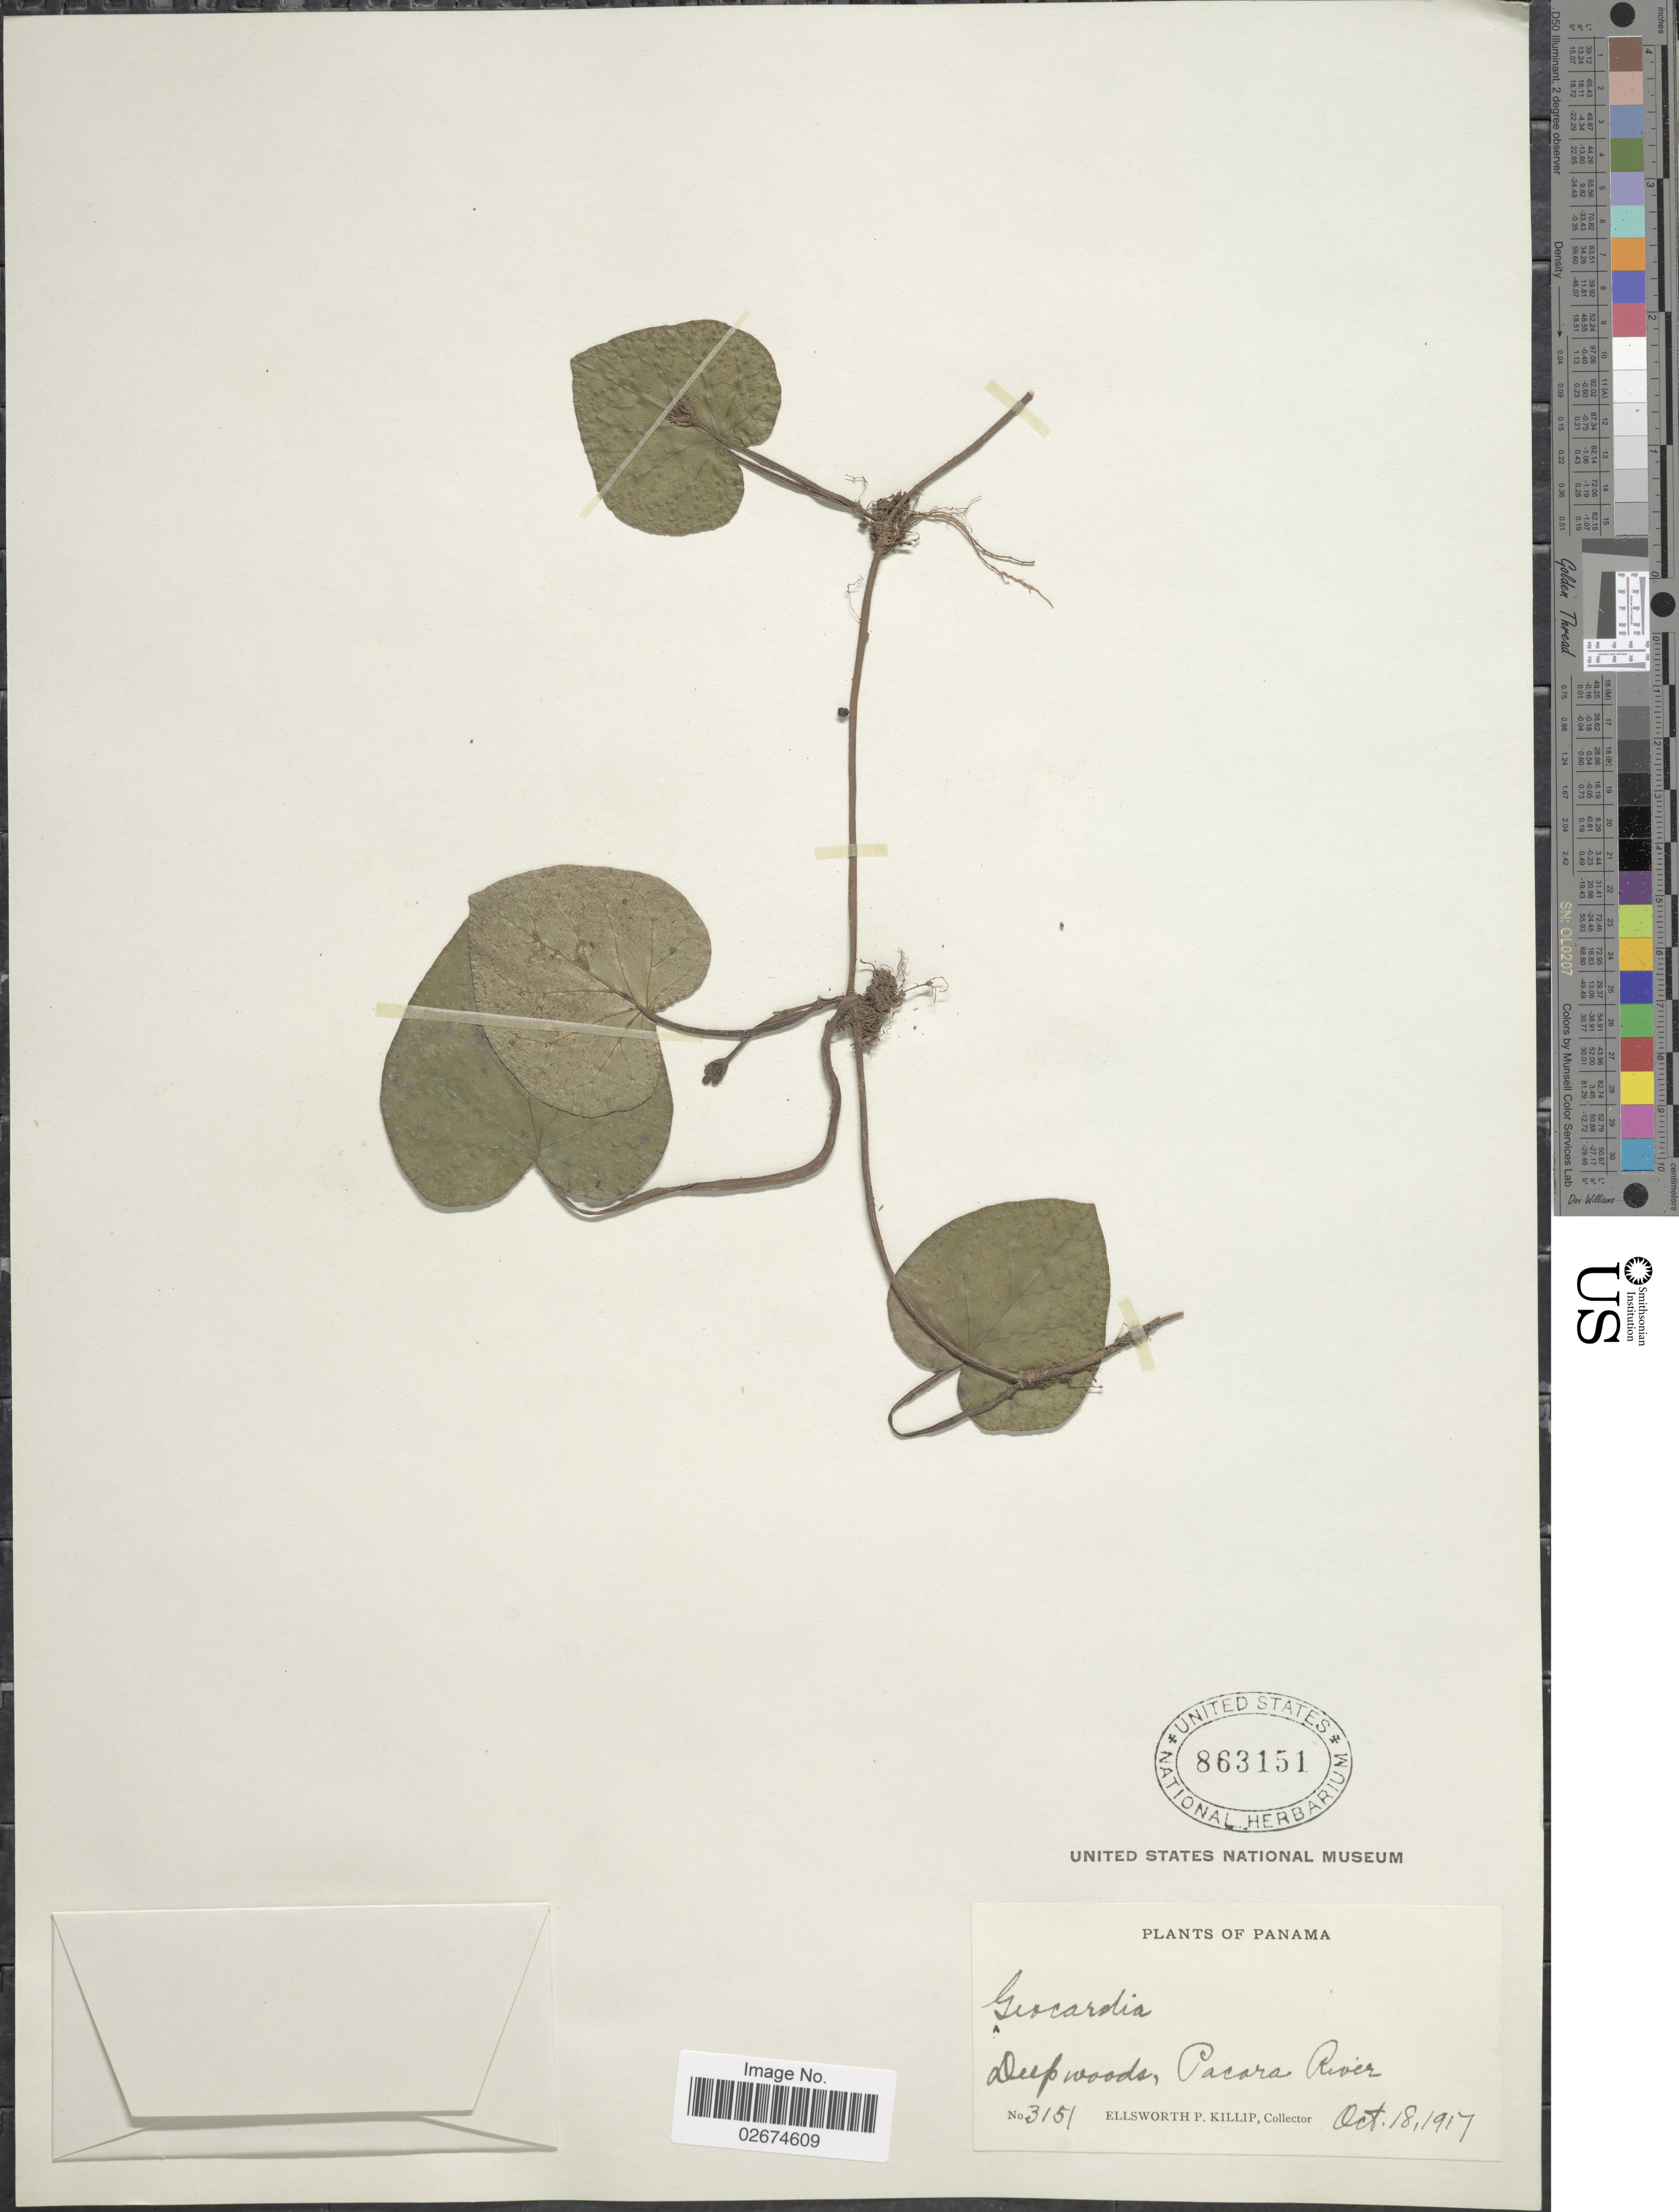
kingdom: Plantae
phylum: Tracheophyta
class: Magnoliopsida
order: Gentianales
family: Rubiaceae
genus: Geophila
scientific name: Geophila herbacea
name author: (Jacq.) K. Schum.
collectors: E. P. Killip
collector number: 3151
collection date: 1917-10-18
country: Panama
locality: Deep woods, Pacora River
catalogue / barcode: US 863151